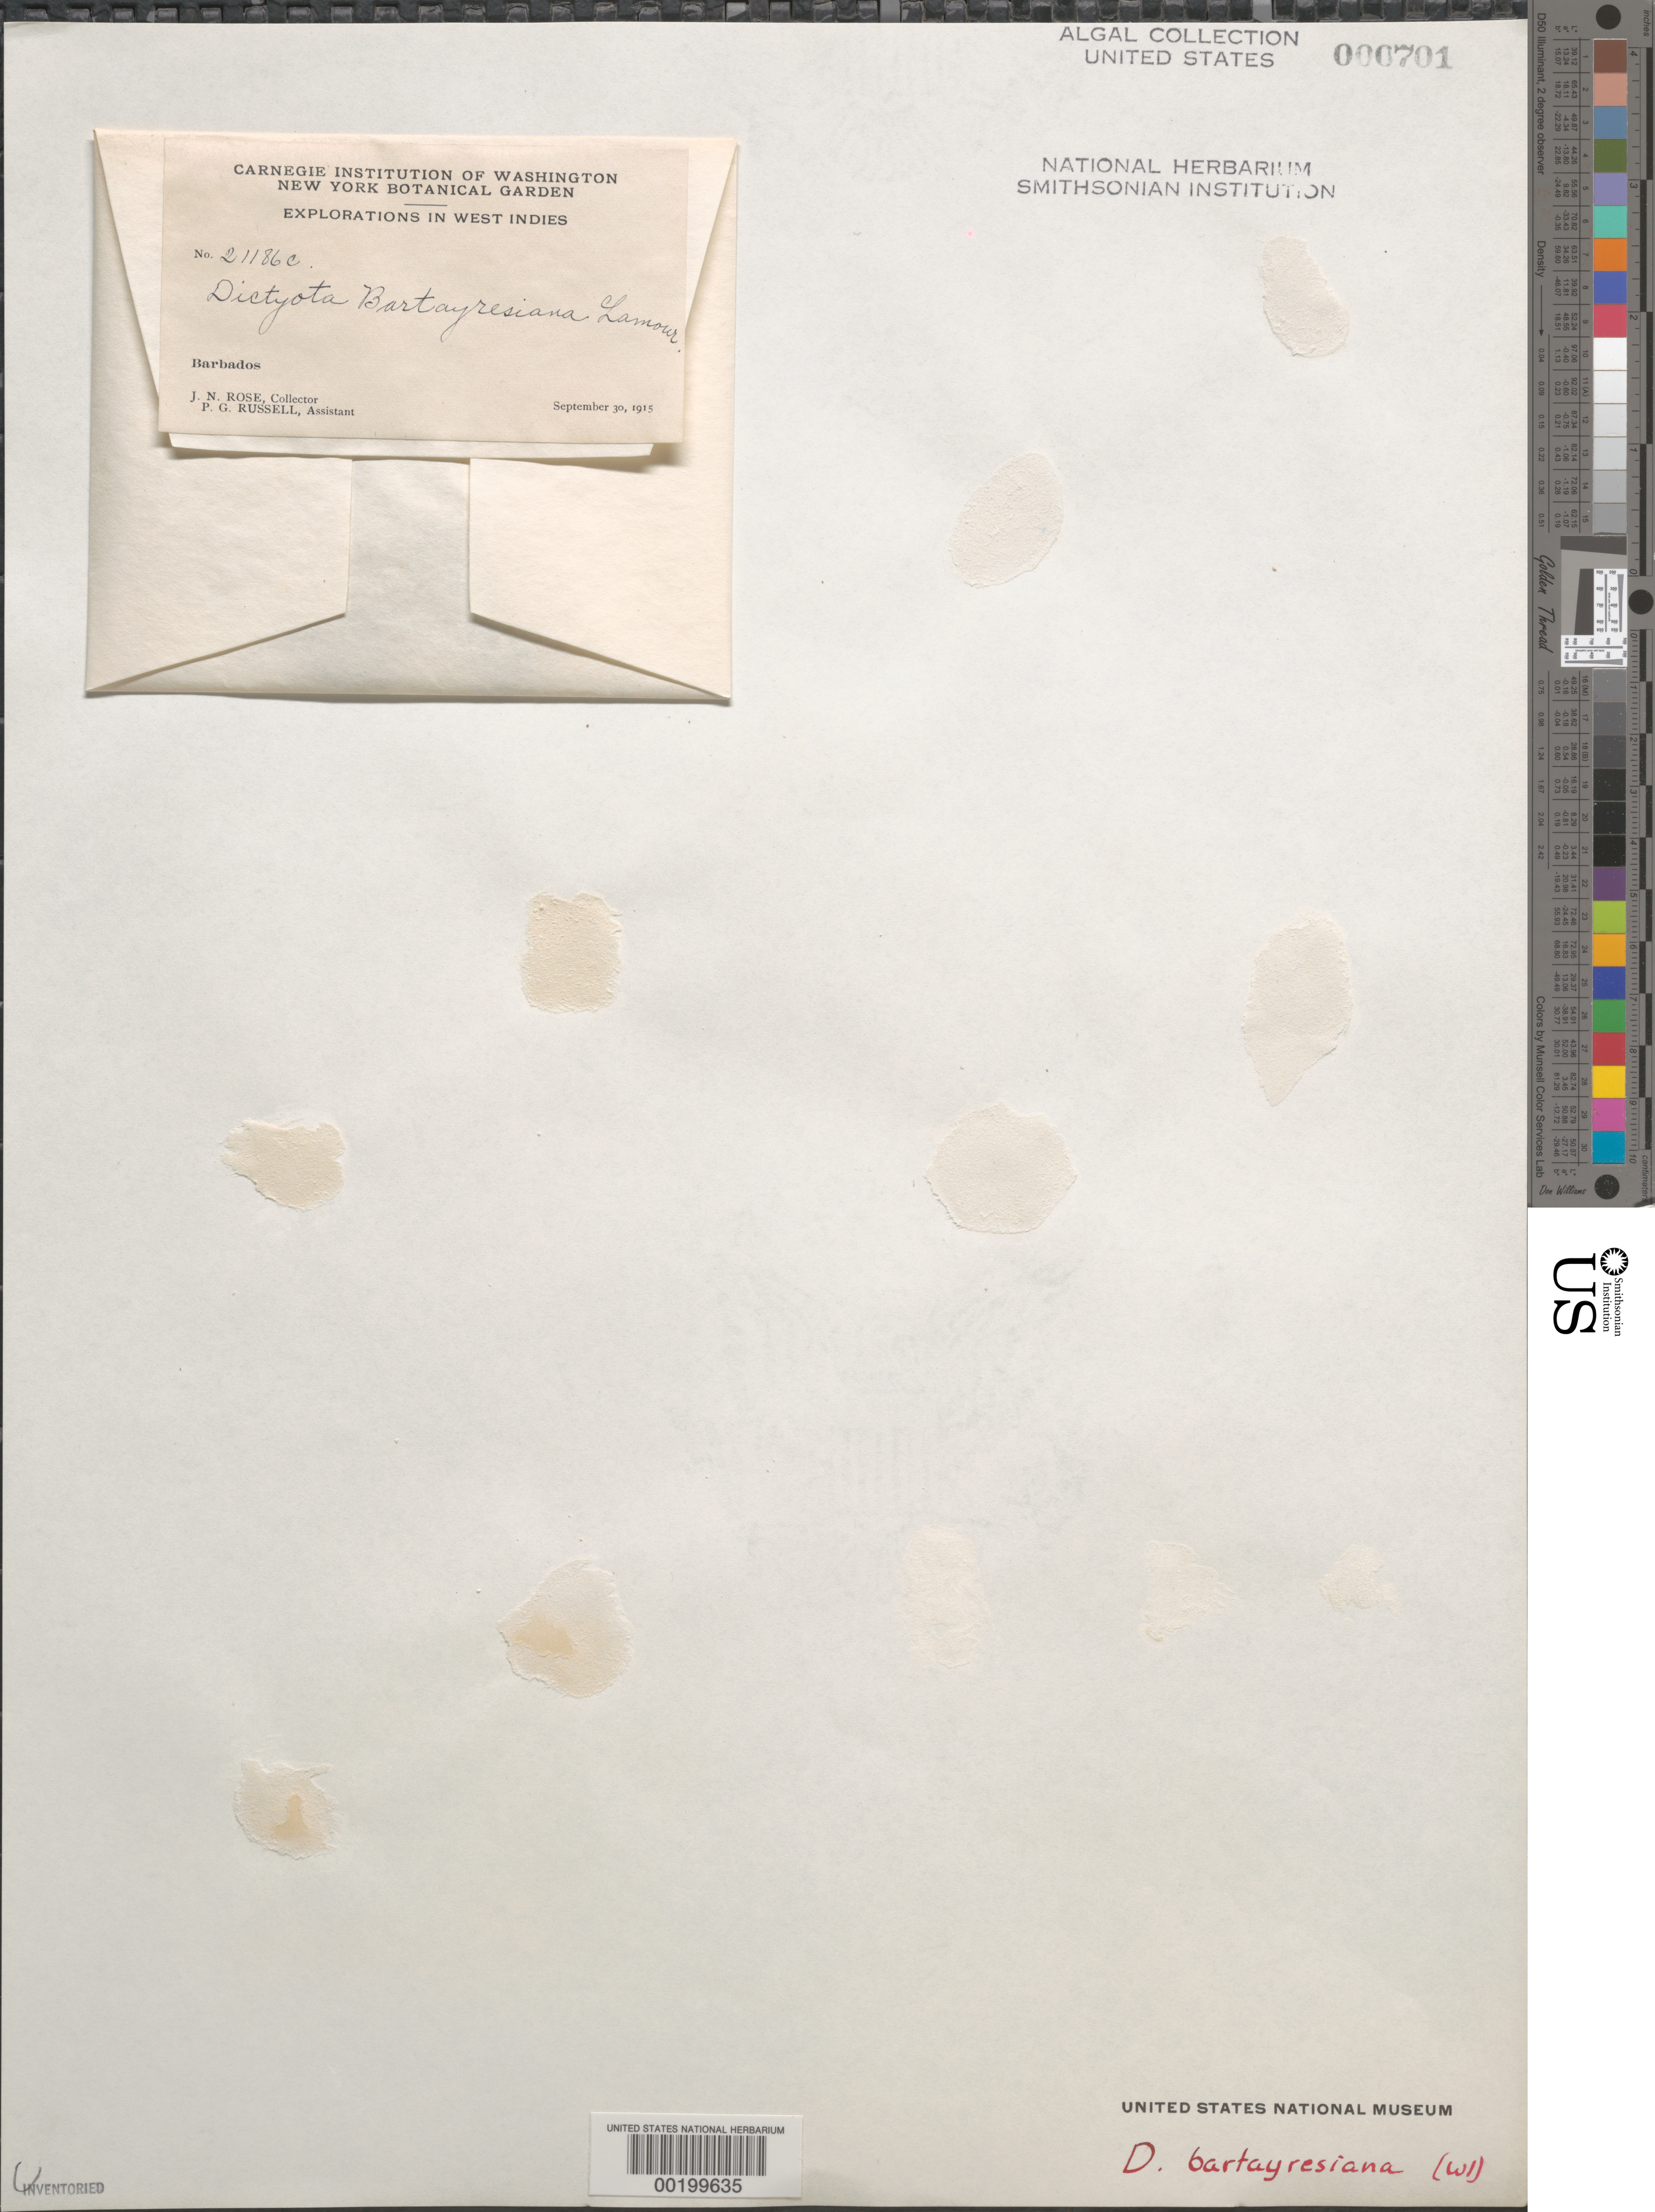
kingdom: Chromista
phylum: Ochrophyta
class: Phaeophyceae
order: Dictyotales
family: Dictyotaceae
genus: Dictyota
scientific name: Dictyota bartayresiana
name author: J.V.Lamouroux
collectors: J. N. Rose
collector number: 21186c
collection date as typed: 30 Sep 1915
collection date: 1915-09-30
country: Barbados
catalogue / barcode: US 701